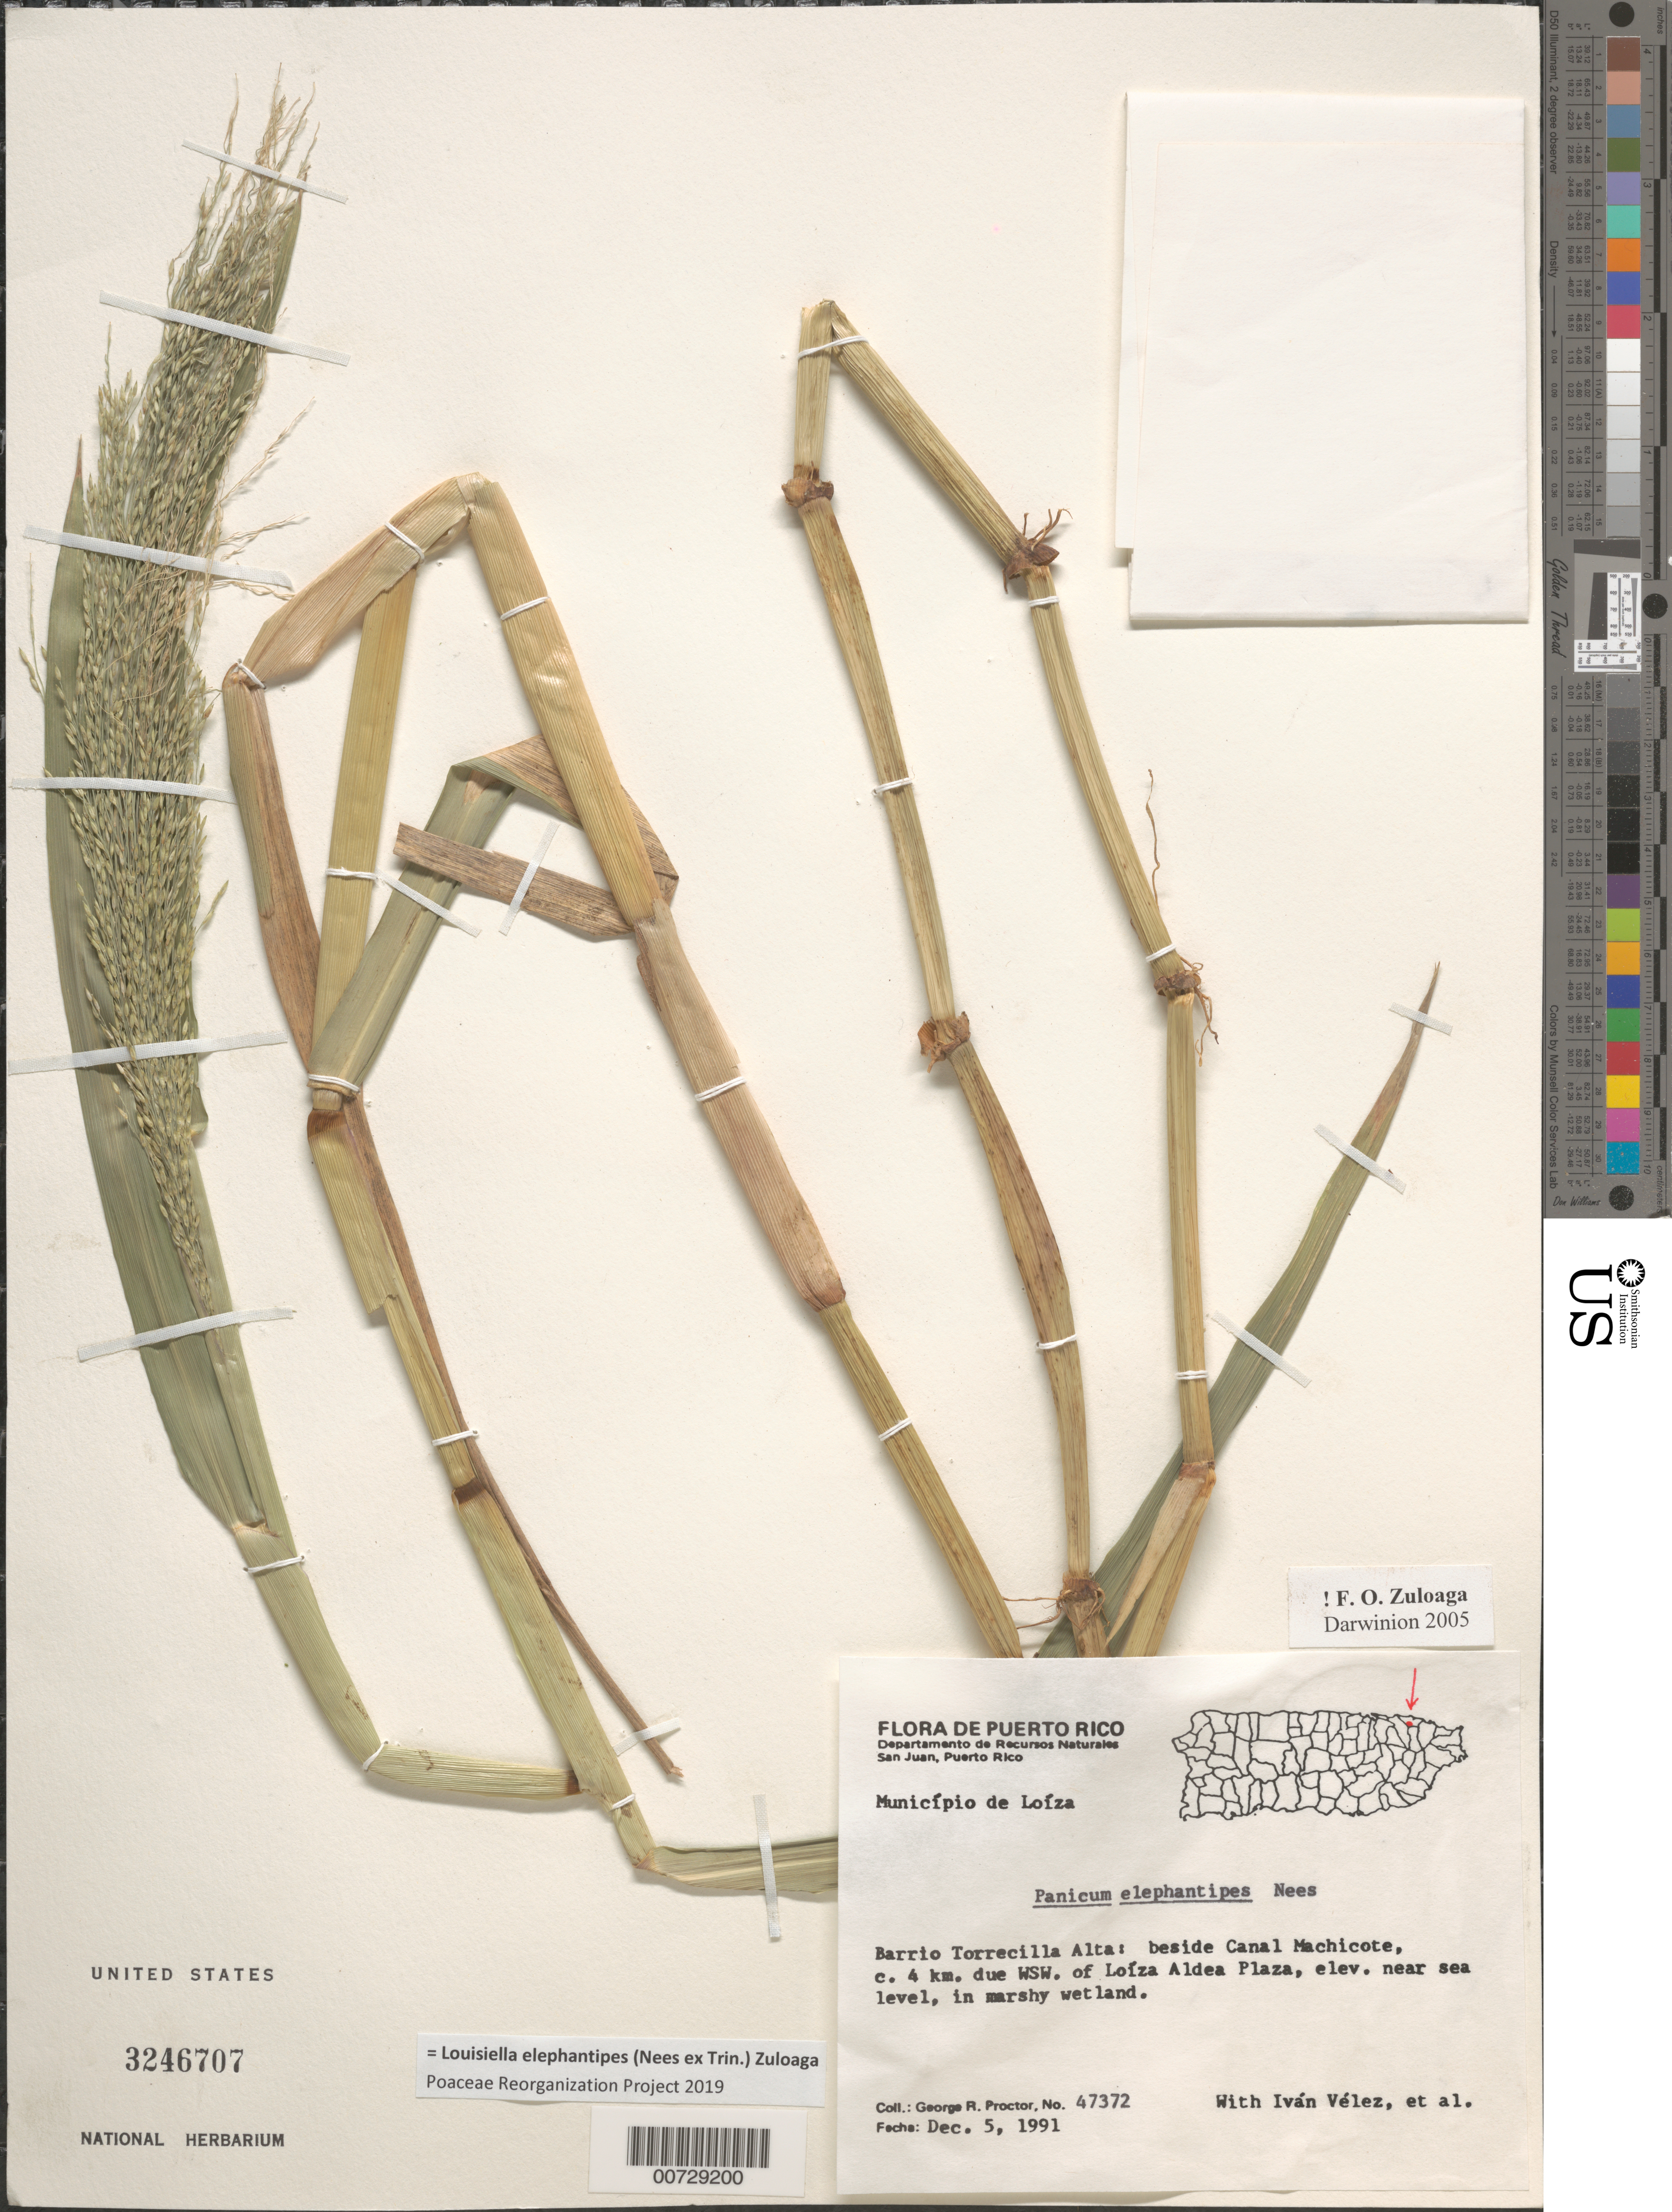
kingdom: Plantae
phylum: Tracheophyta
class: Liliopsida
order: Poales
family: Poaceae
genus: Panicum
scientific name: Panicum elephantipes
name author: Nees ex Trin.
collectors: G. R. Proctor, I. Velez & et al.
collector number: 47372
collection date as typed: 05 Dec 1991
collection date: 1991-12-05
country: Puerto Rico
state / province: Loíza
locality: Mun. Loíza, Barrio Torrecilla Alta: beside Canal Machicote, c. 4 km due WSW of Loíza Aldea Plaza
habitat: In marshy wetland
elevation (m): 0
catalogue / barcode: US 3246707